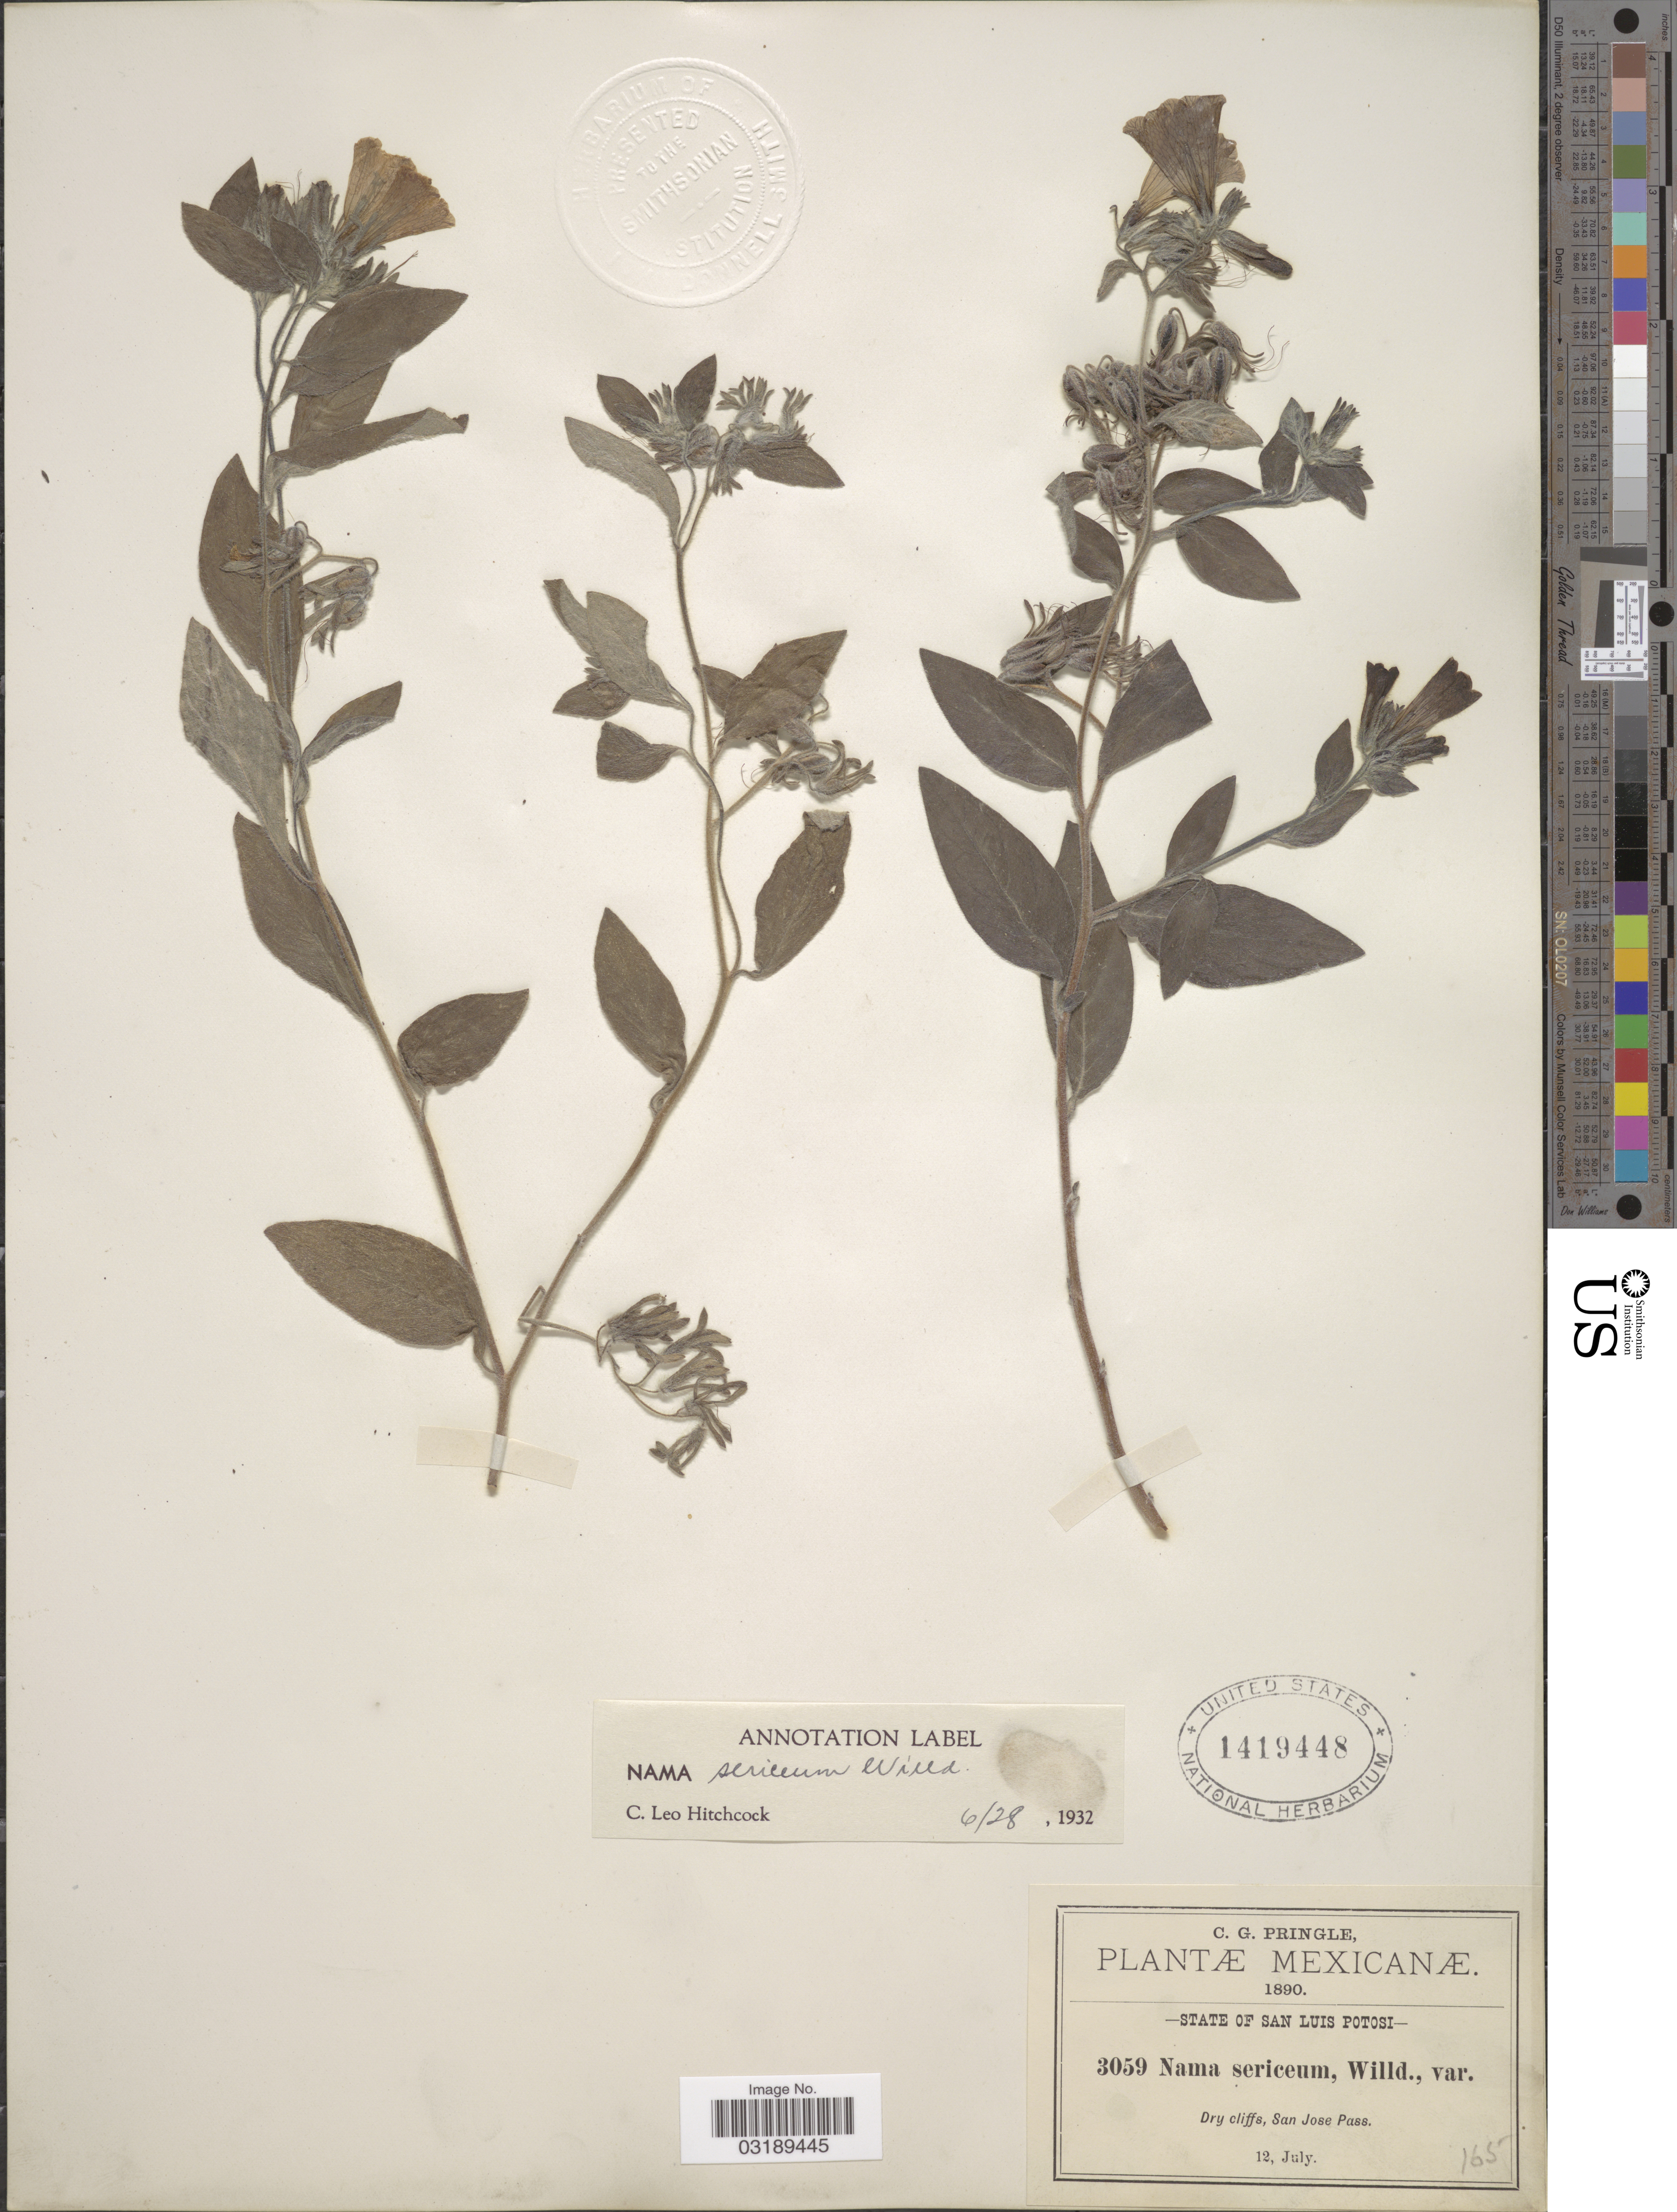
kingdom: Plantae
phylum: Tracheophyta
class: Magnoliopsida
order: Boraginales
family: Namaceae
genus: Nama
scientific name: Nama sericea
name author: Willd. ex Roem. & Schult.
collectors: C. G. Pringle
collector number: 3059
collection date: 1890-07-12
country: Mexico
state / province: San Luis Potosí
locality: Dry cliffs, San Jose Pass.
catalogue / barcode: US 1419448